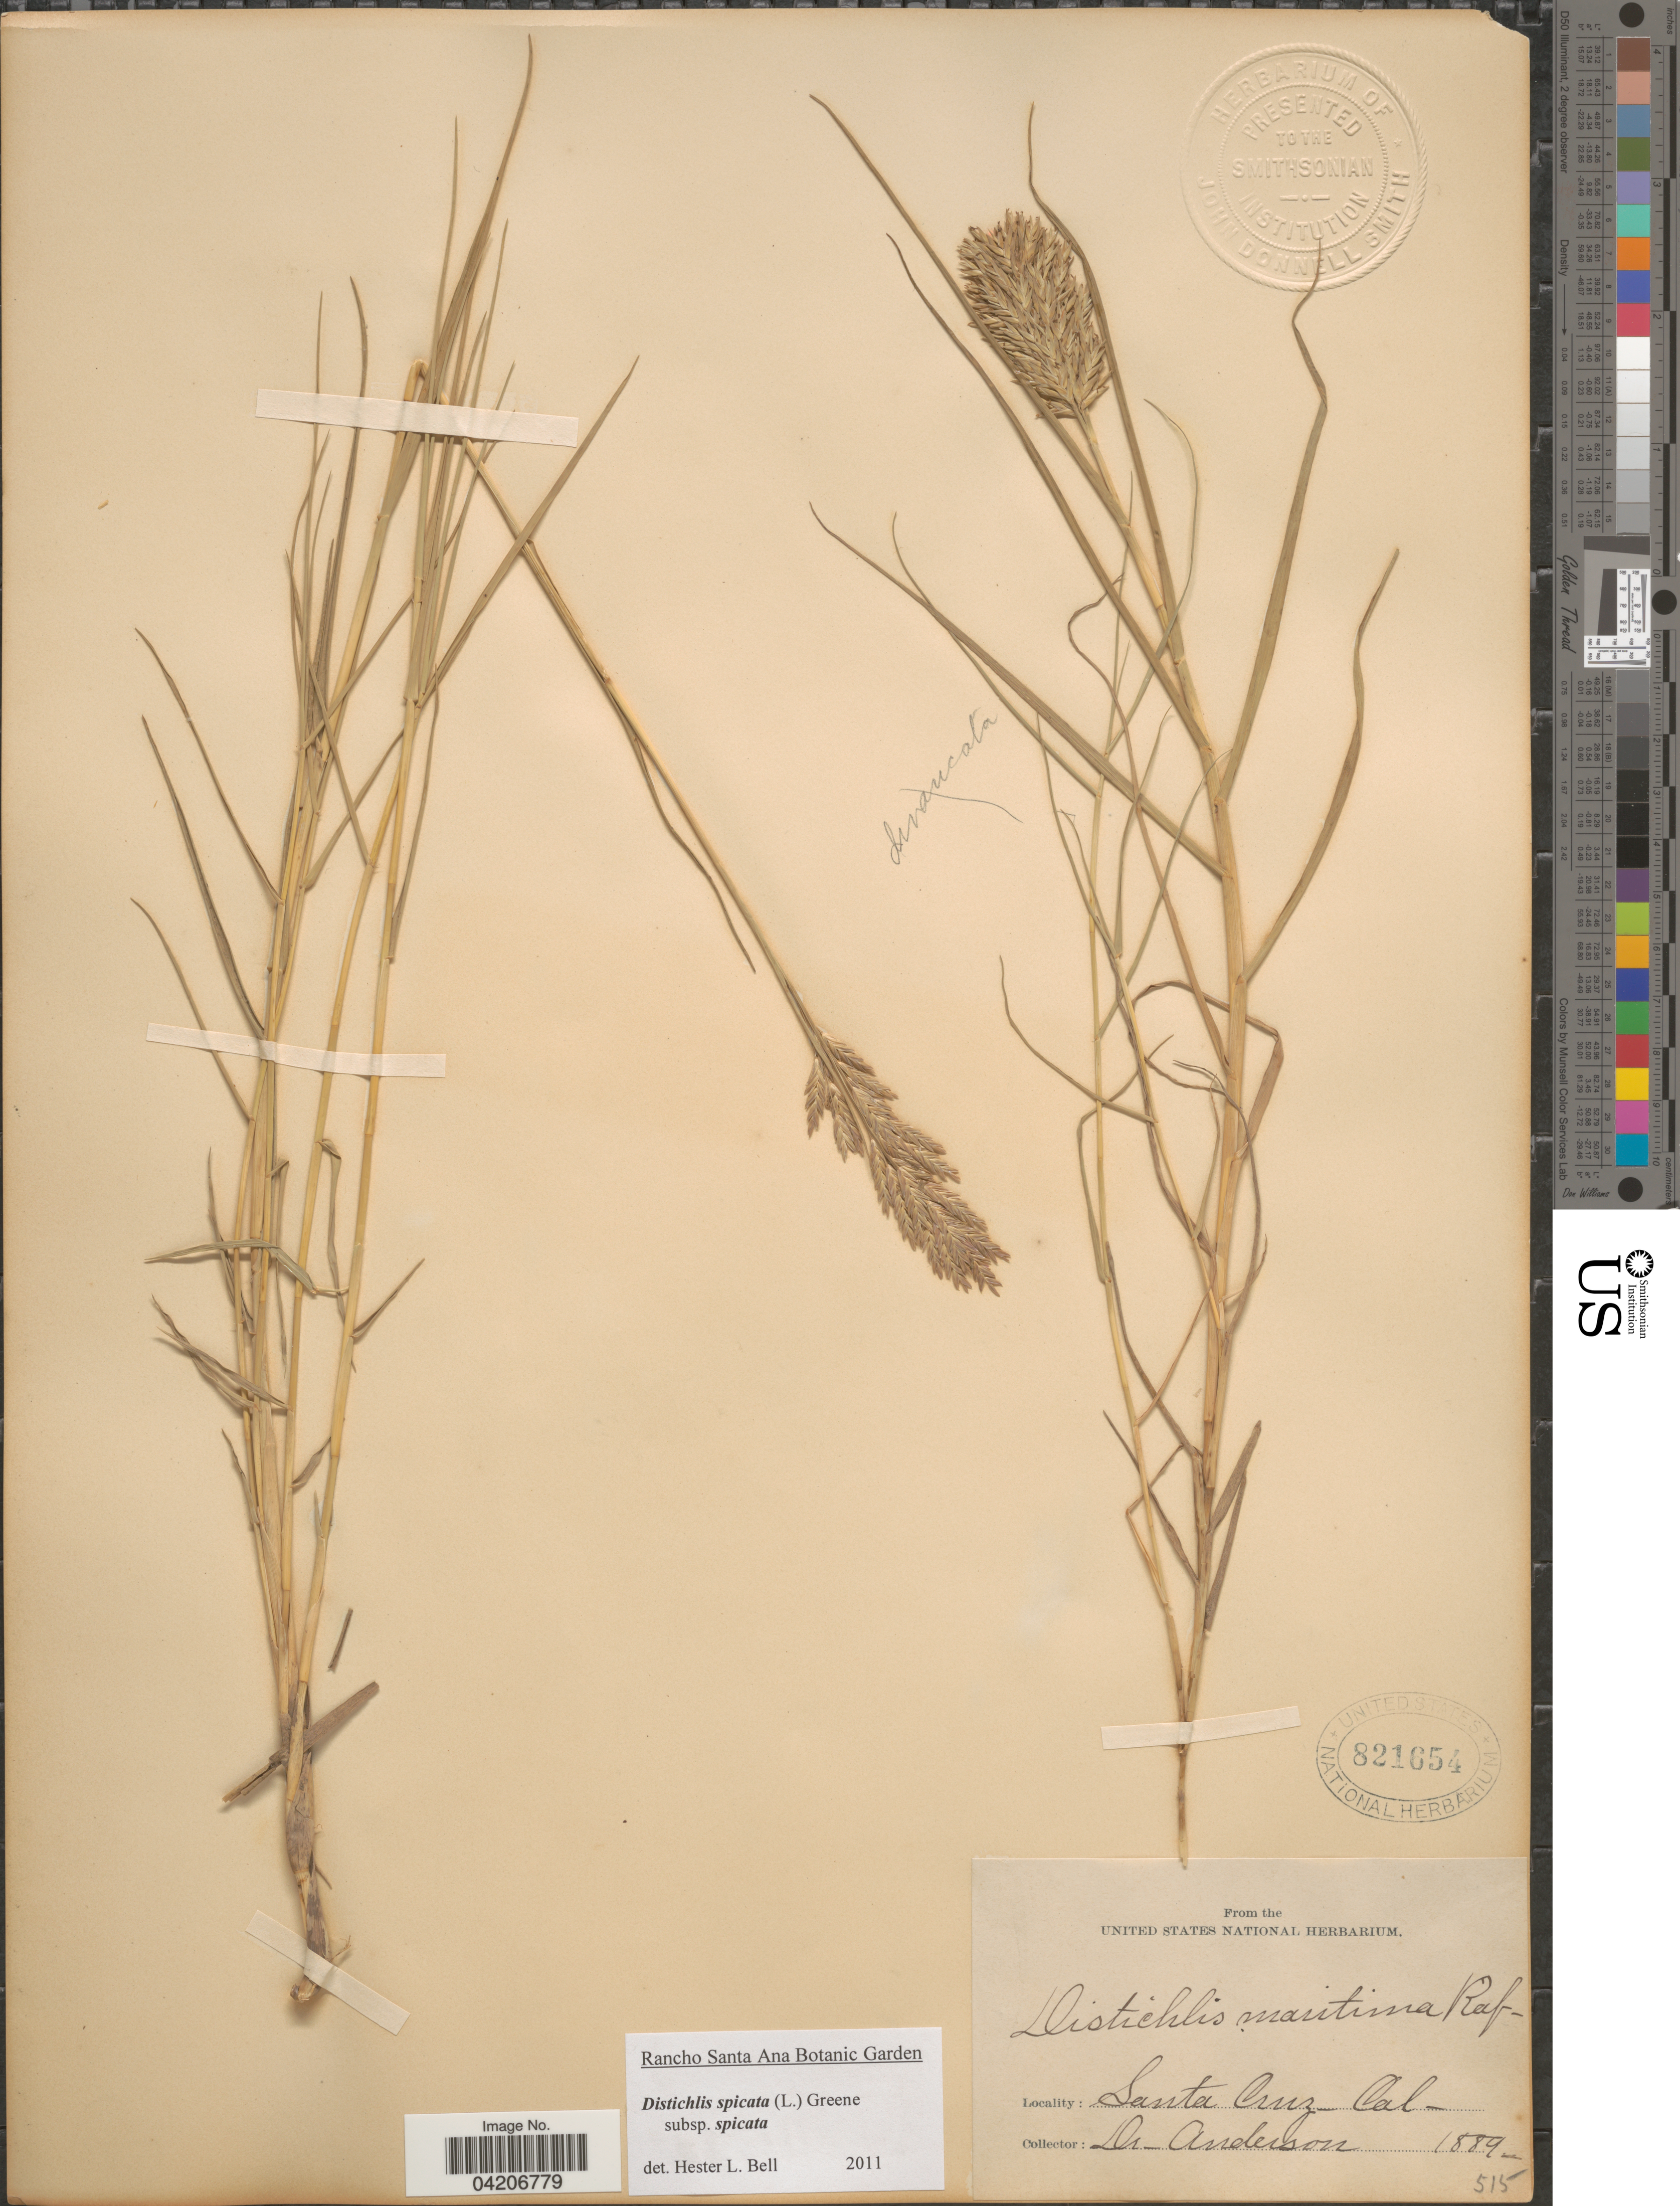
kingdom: Plantae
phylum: Tracheophyta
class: Liliopsida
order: Poales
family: Poaceae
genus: Distichlis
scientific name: Distichlis spicata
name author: (L.) Greene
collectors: -. Anderson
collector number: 515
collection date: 1889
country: United States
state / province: California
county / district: Santa Cruz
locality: Santa Cruz.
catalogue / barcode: US 821654